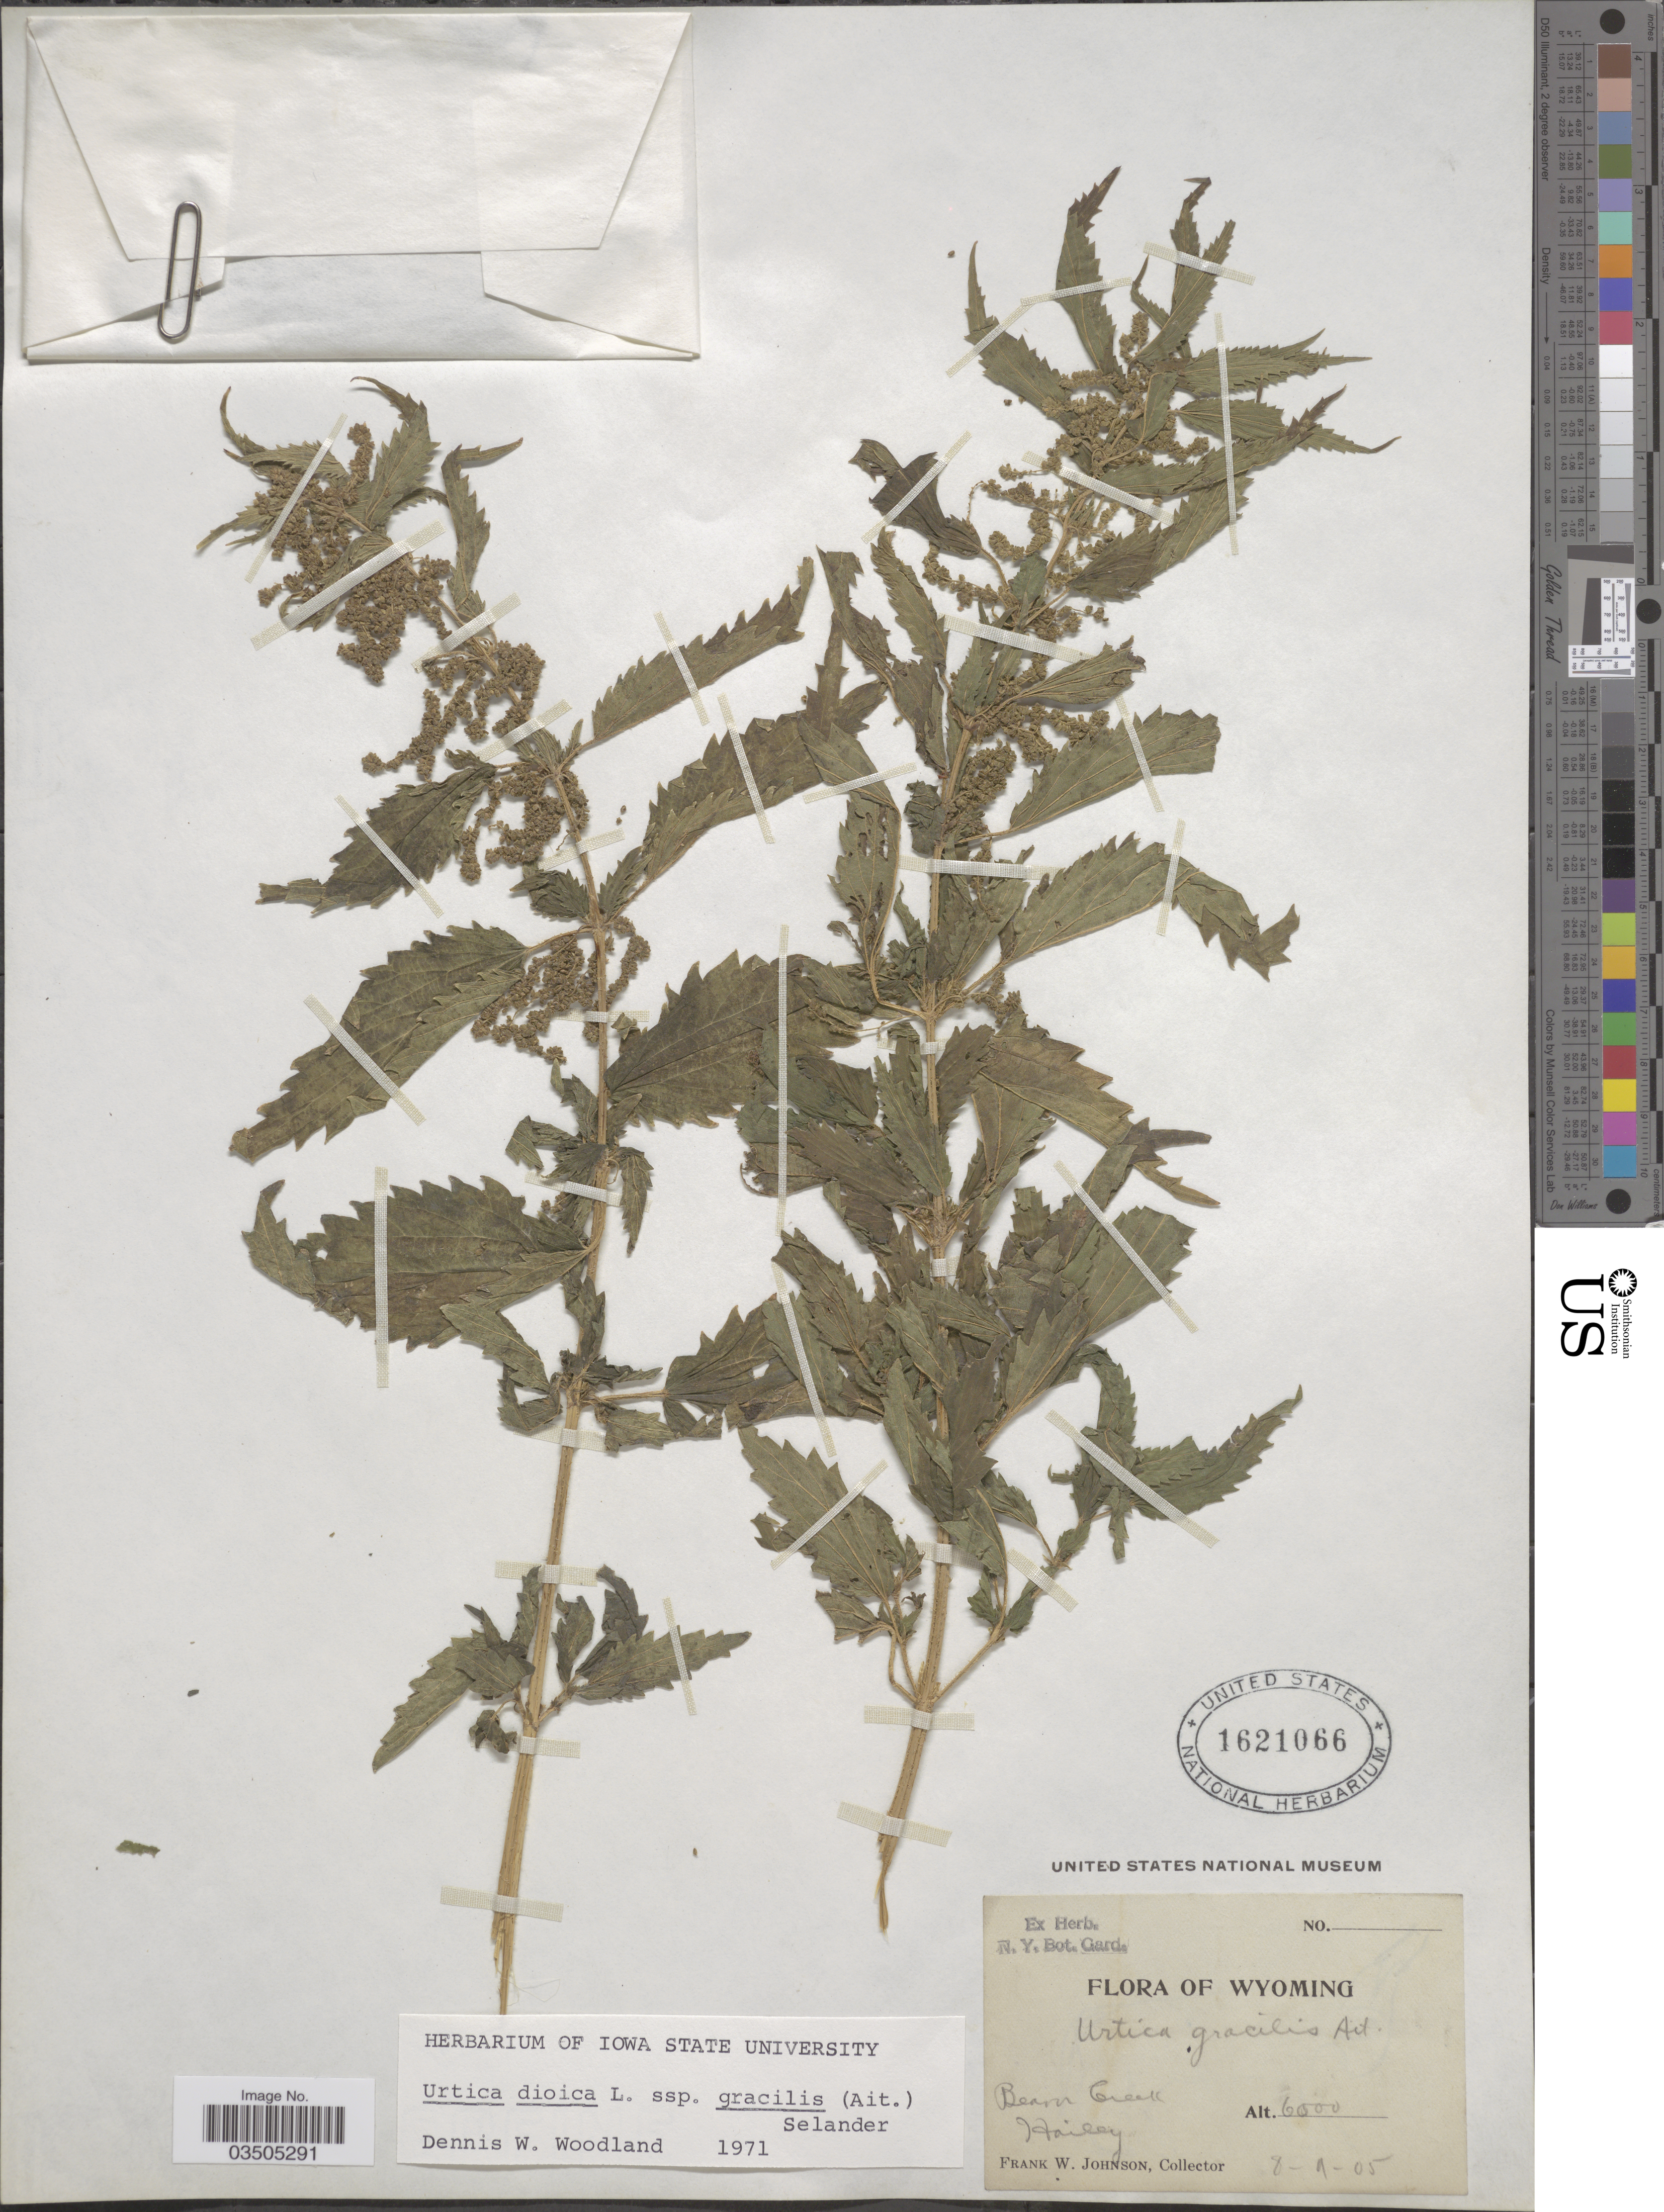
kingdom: Plantae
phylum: Tracheophyta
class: Magnoliopsida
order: Rosales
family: Urticaceae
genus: Urtica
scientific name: Urtica dioica subsp. gracilis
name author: L.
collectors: F. W. Johnson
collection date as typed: Transcribed d/m/y: 9/8/5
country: United States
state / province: Wyoming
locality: Beaver Creek. Hailey.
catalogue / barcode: US 1621066